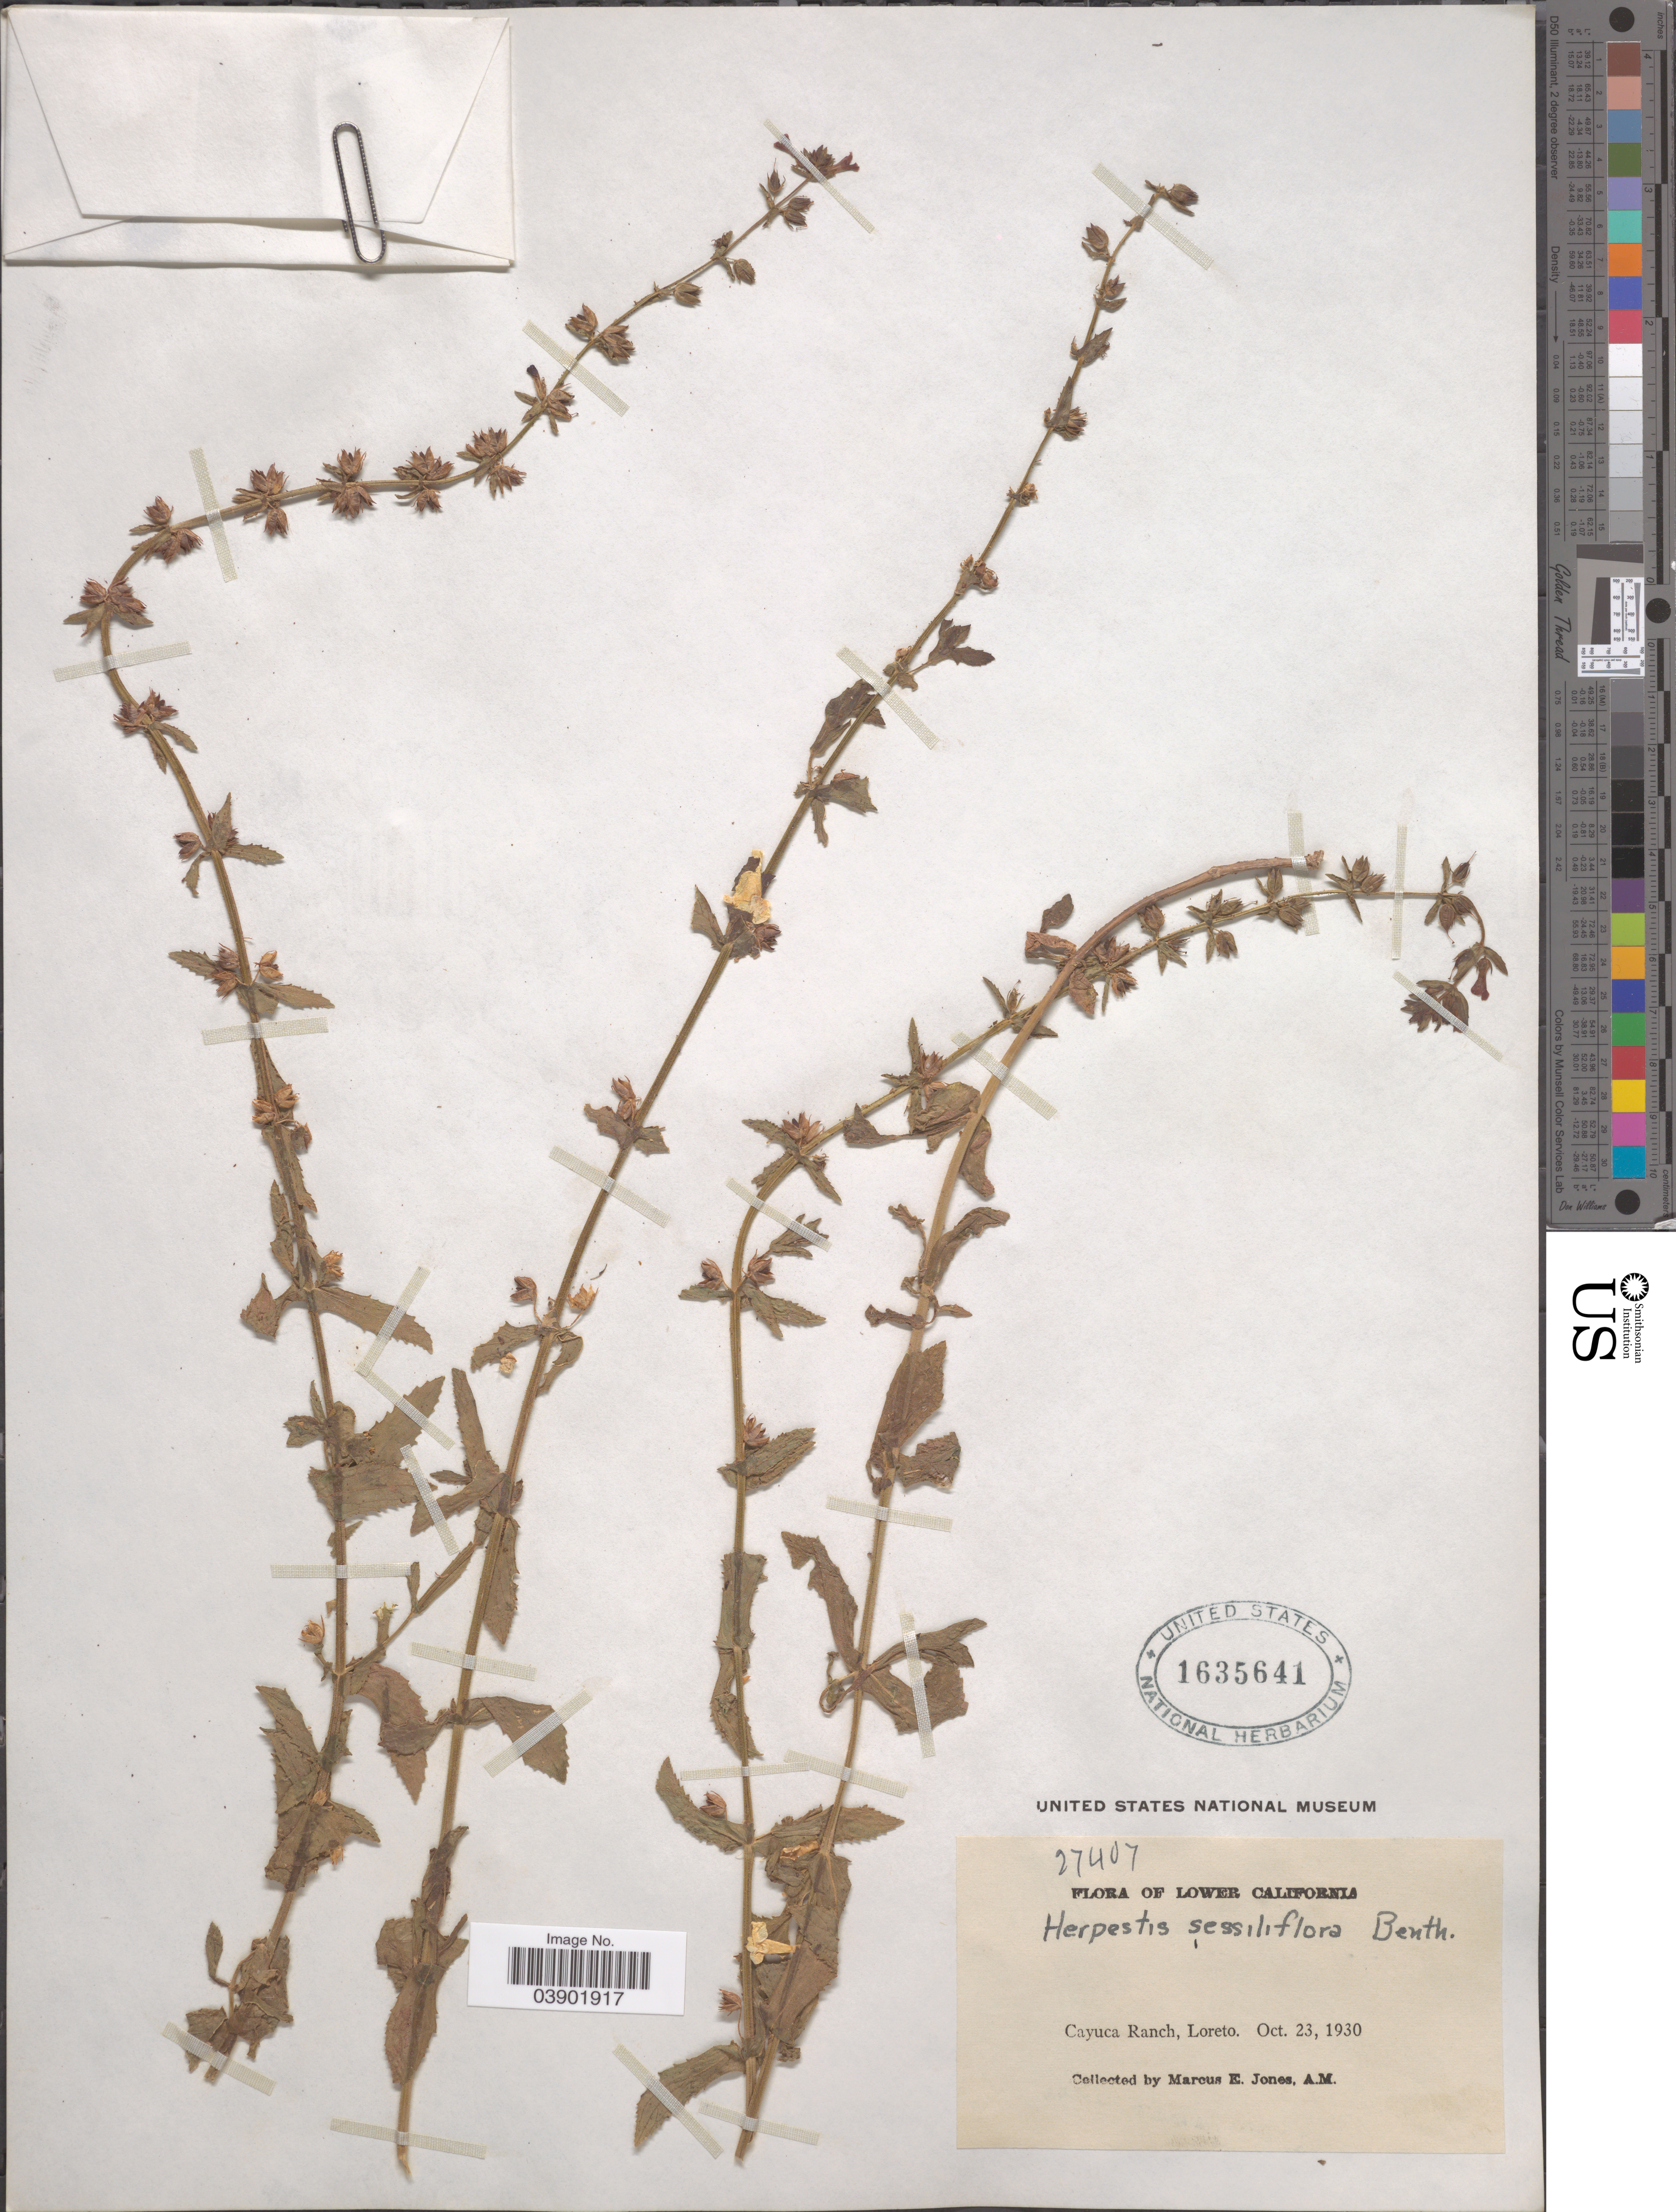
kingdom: Plantae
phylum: Tracheophyta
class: Magnoliopsida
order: Lamiales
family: Plantaginaceae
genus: Bacopa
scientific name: Bacopa sessiliflora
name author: (Benth.) Edwall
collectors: M. E. Jones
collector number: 27407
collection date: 1930-10-23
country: Mexico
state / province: Baja California Norte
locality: Lower California. Cayuca Ranch, Loreto.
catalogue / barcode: US 1635641